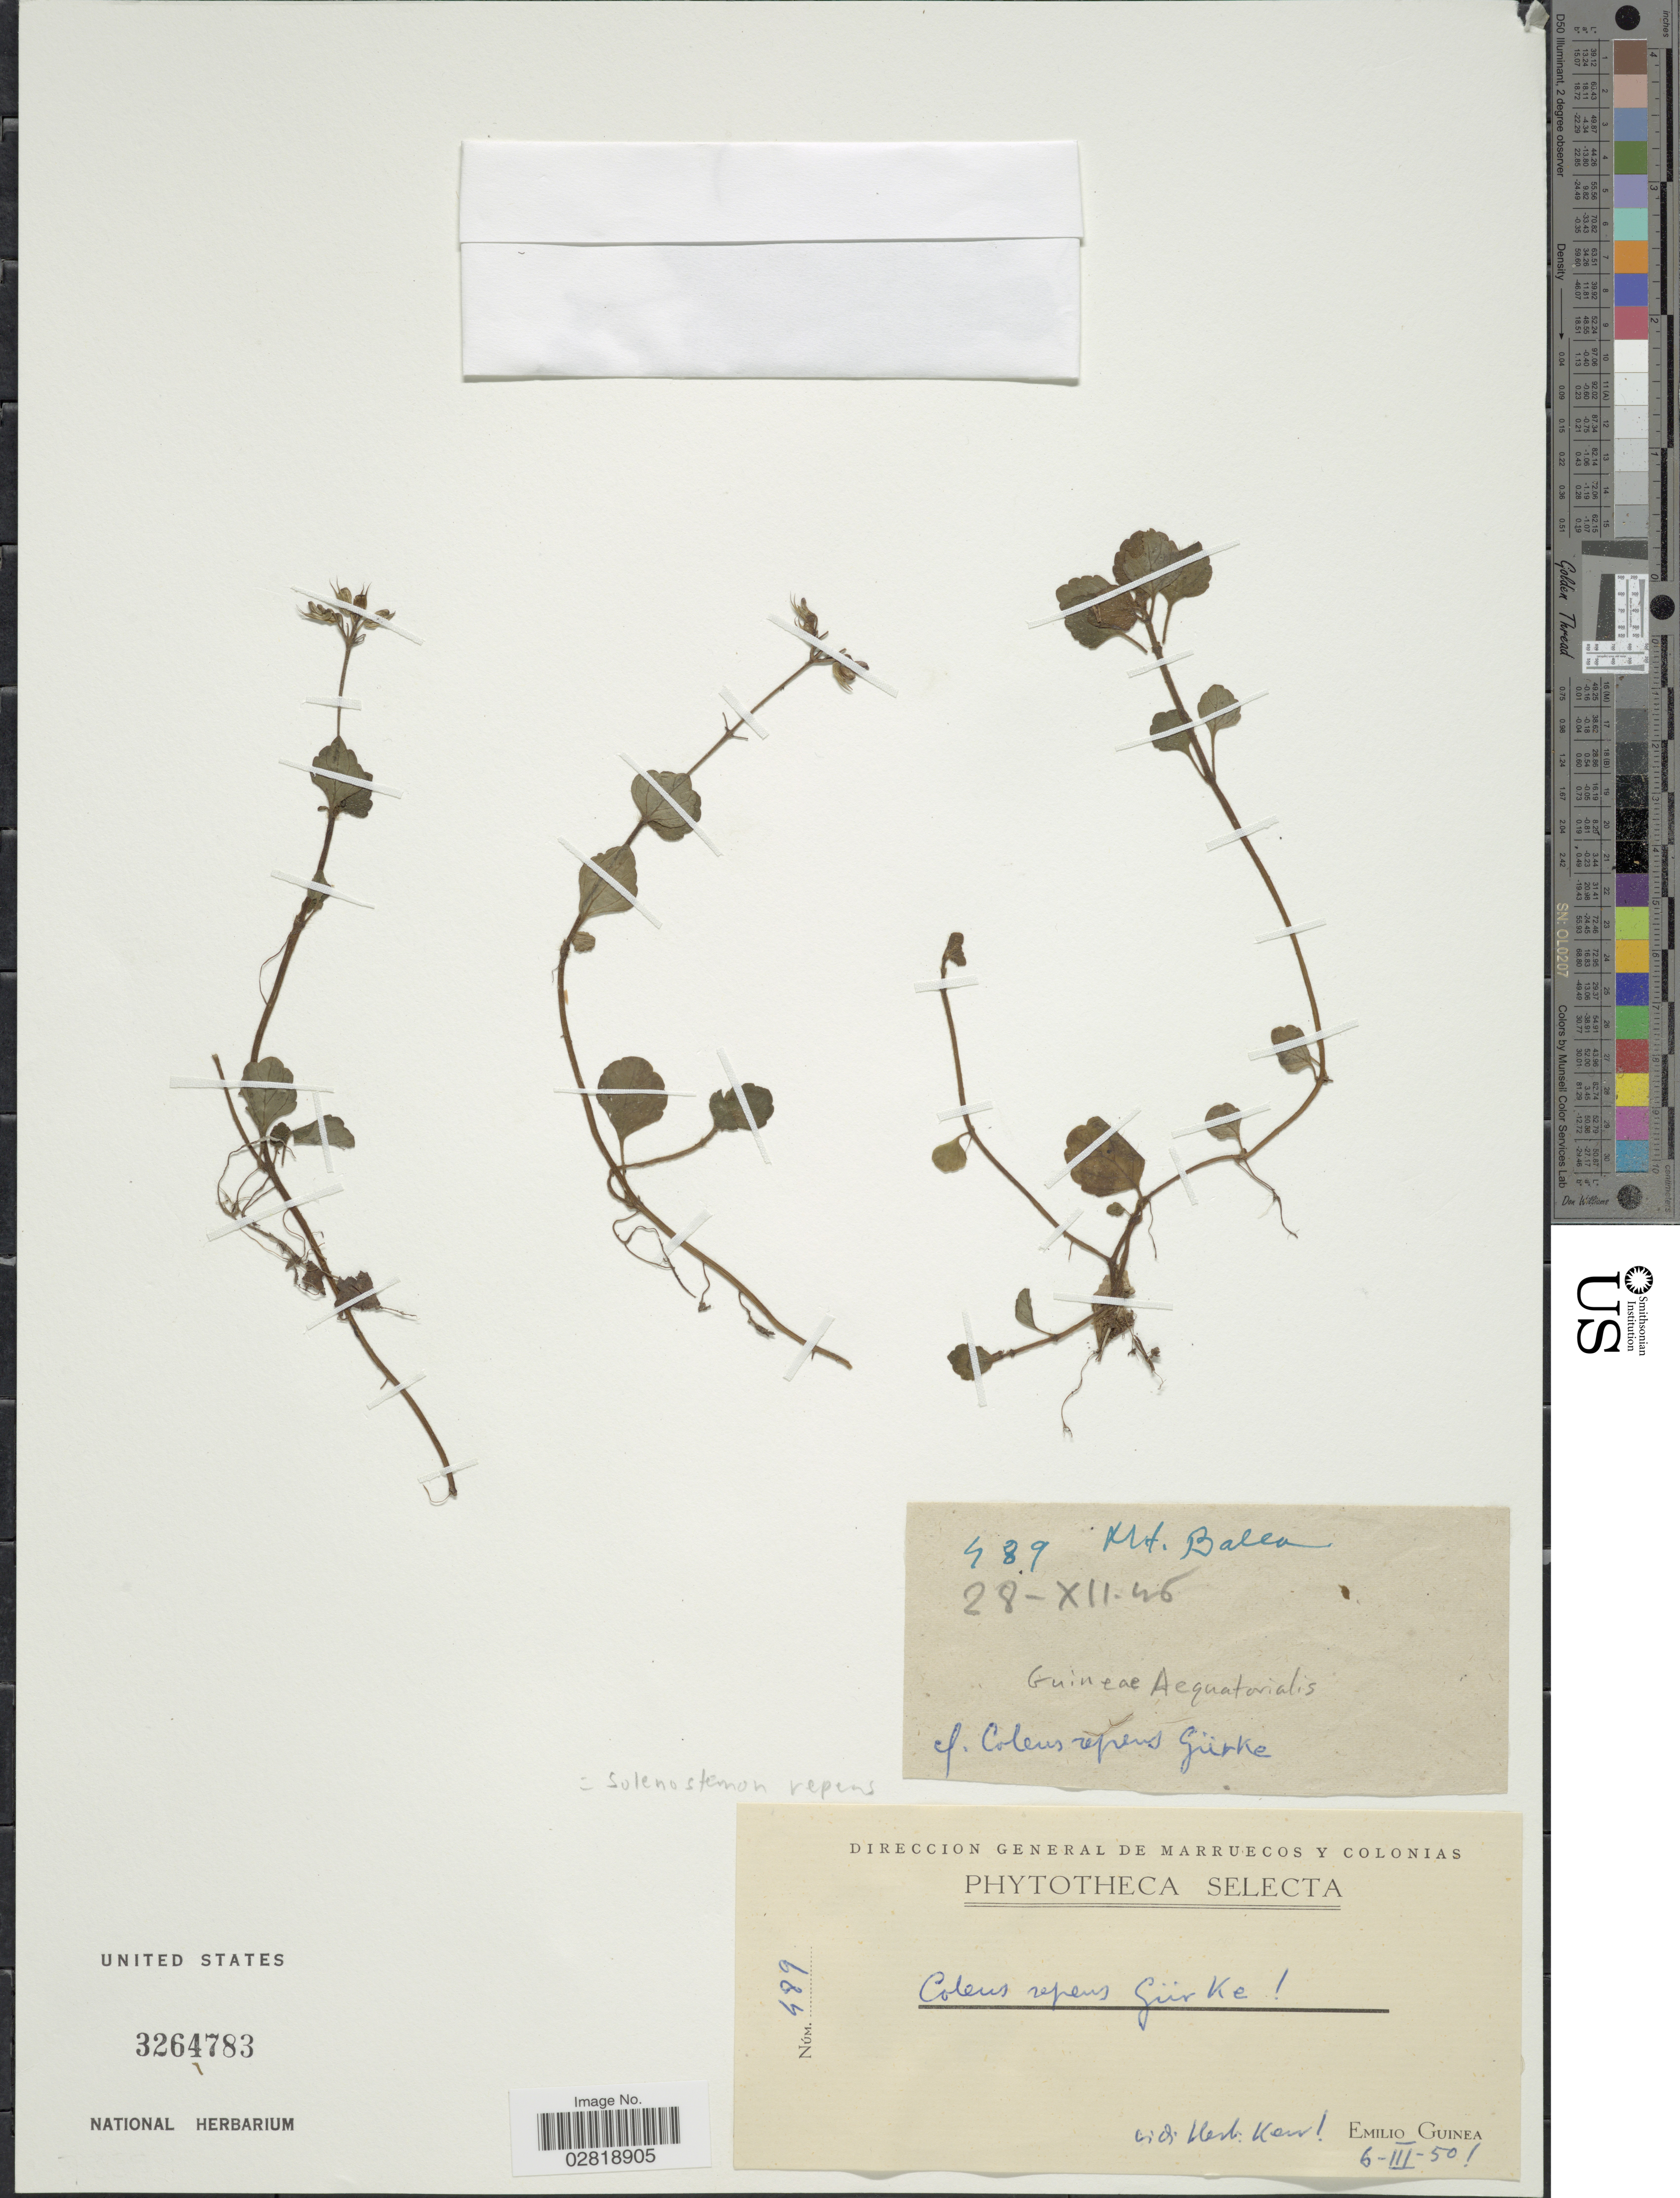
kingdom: Plantae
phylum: Tracheophyta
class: Magnoliopsida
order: Lamiales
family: Lamiaceae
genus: Solenostemon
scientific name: Solenostemon repens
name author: (Gürke) J.K. Morton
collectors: E. Guinea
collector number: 489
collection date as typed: Transcribed d/m/y: 6/3/50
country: Equatorial Guinea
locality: Mt. Balea. Guineae Aequatorialis.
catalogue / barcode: US 3264783